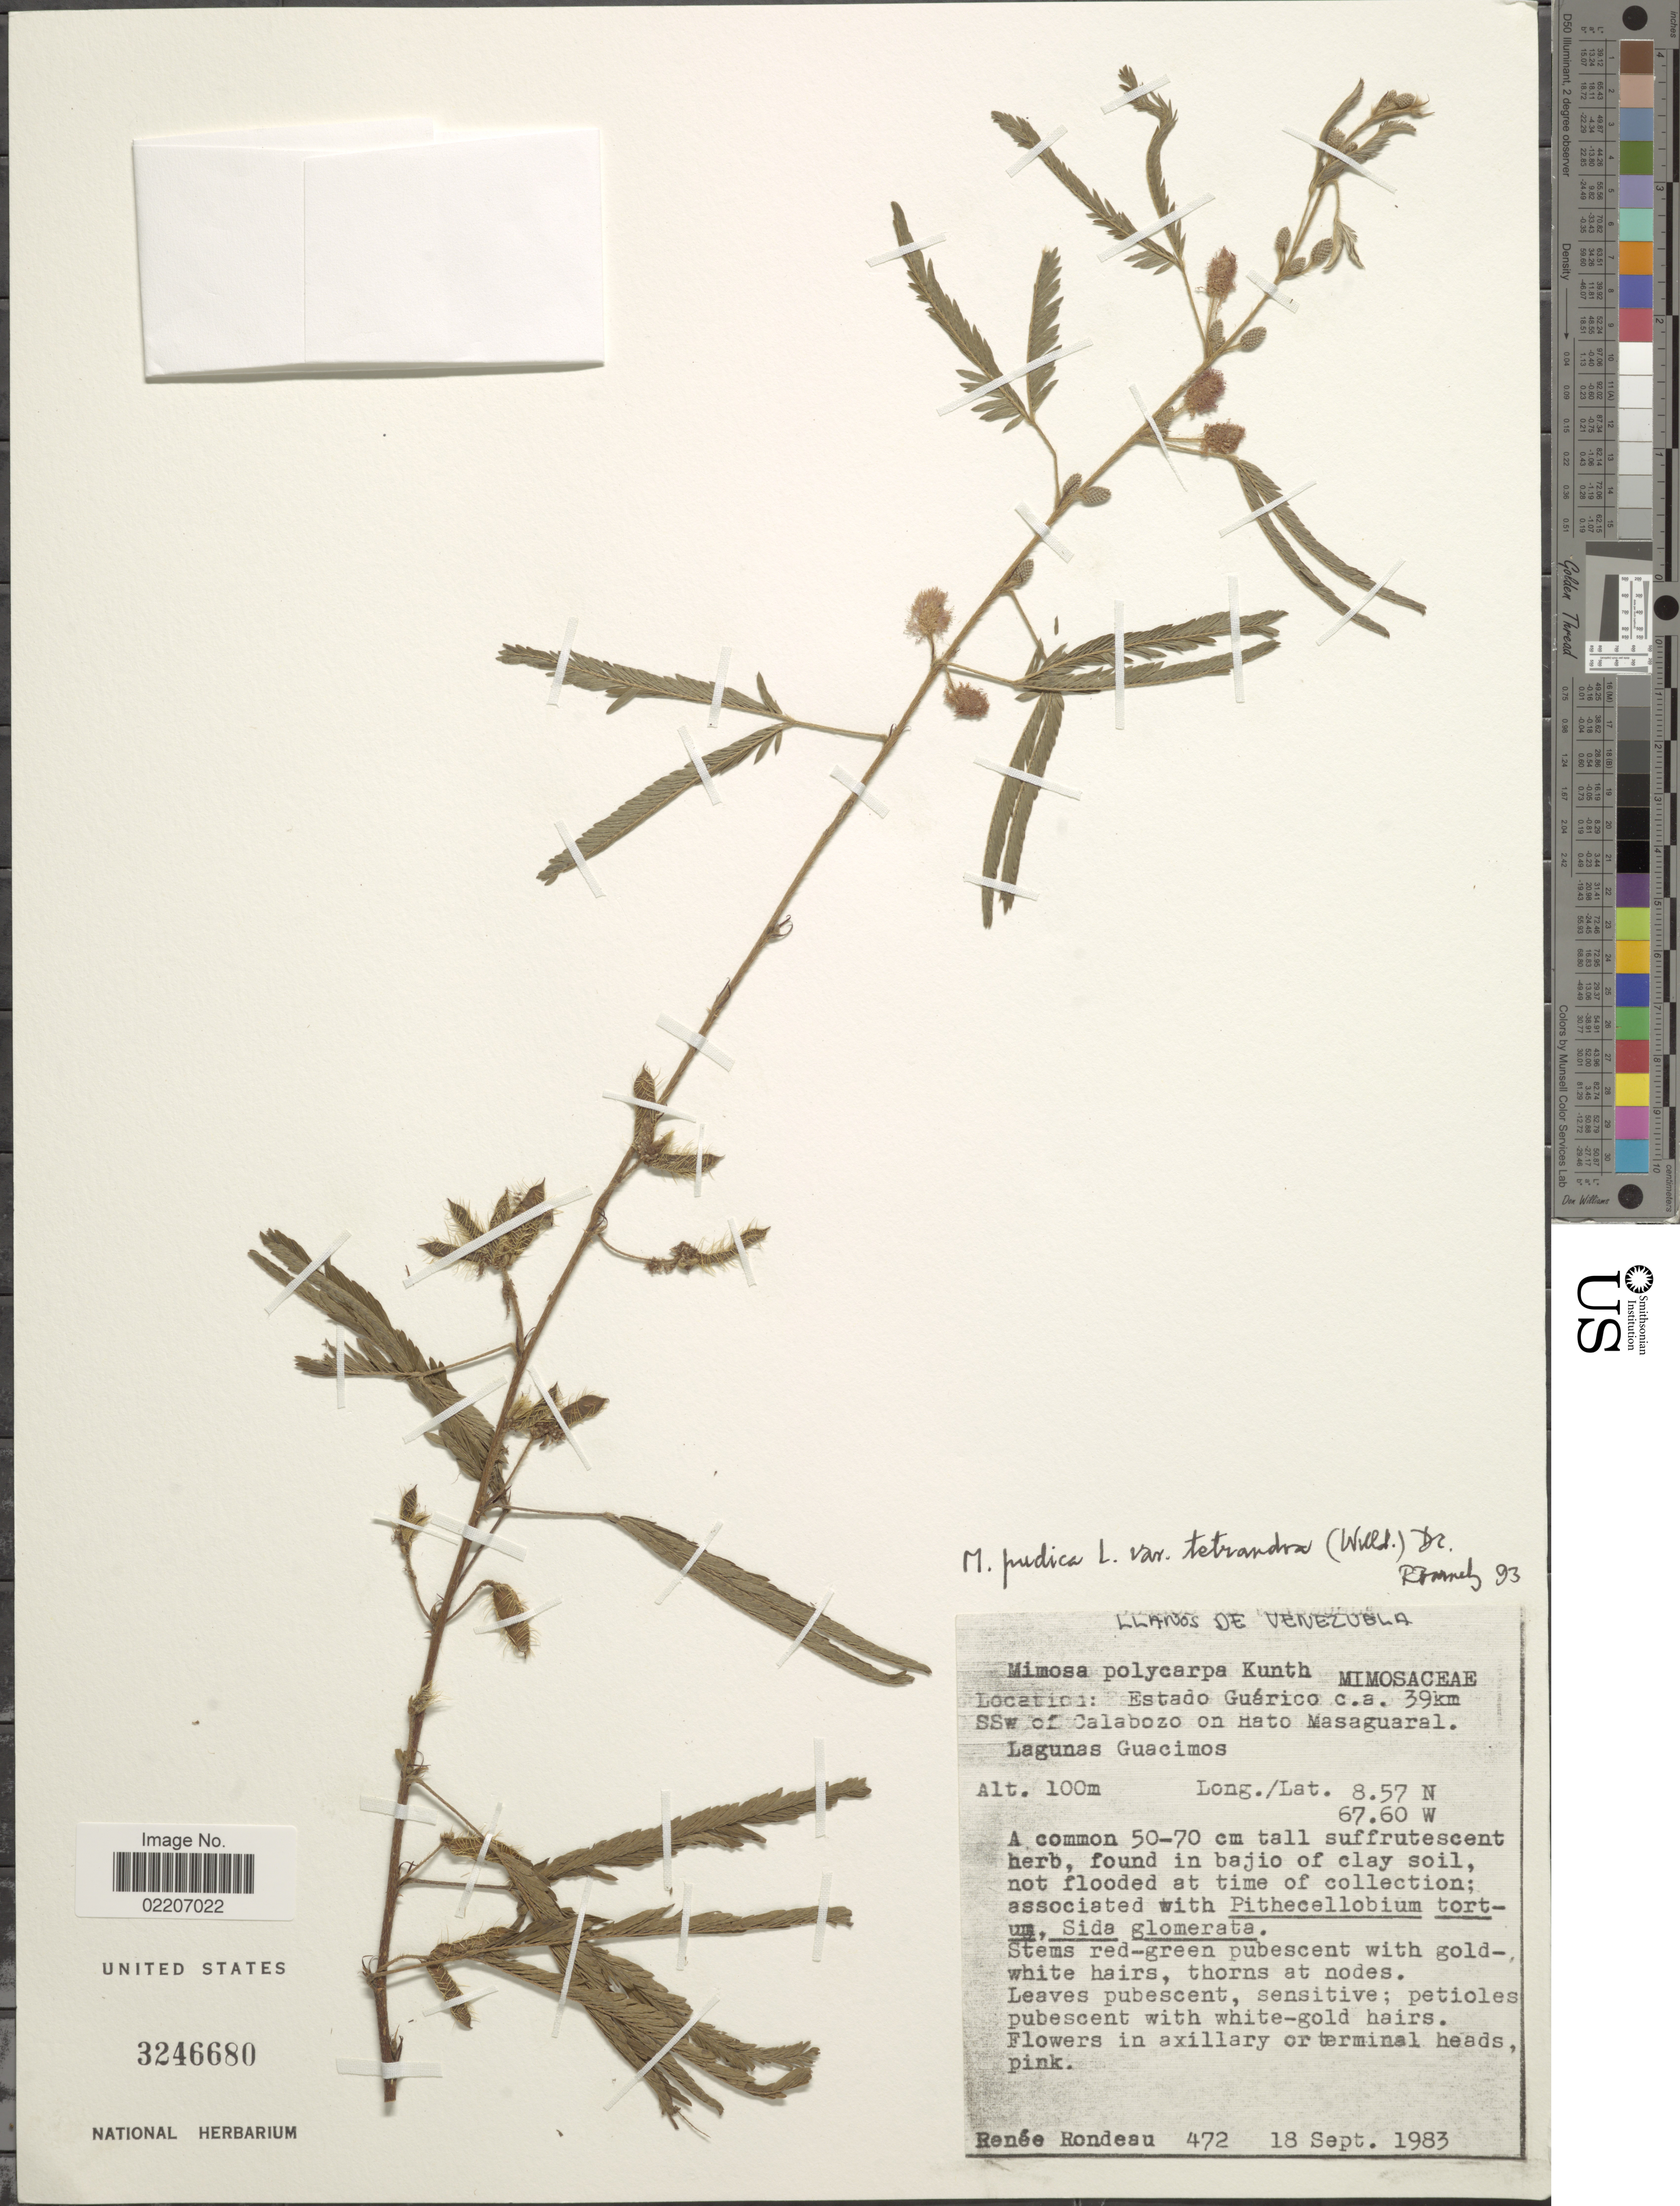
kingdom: Plantae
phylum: Tracheophyta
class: Magnoliopsida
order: Fabales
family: Fabaceae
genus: Mimosa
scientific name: Mimosa pudica var. tetrandra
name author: L.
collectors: R. Rondeau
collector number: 472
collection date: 1983-09-18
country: Venezuela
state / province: Guárico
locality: Ca 39 km SSW of Calabozo on Hato Masaguaral, Lagunas Guacimos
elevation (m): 100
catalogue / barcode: US 3246680